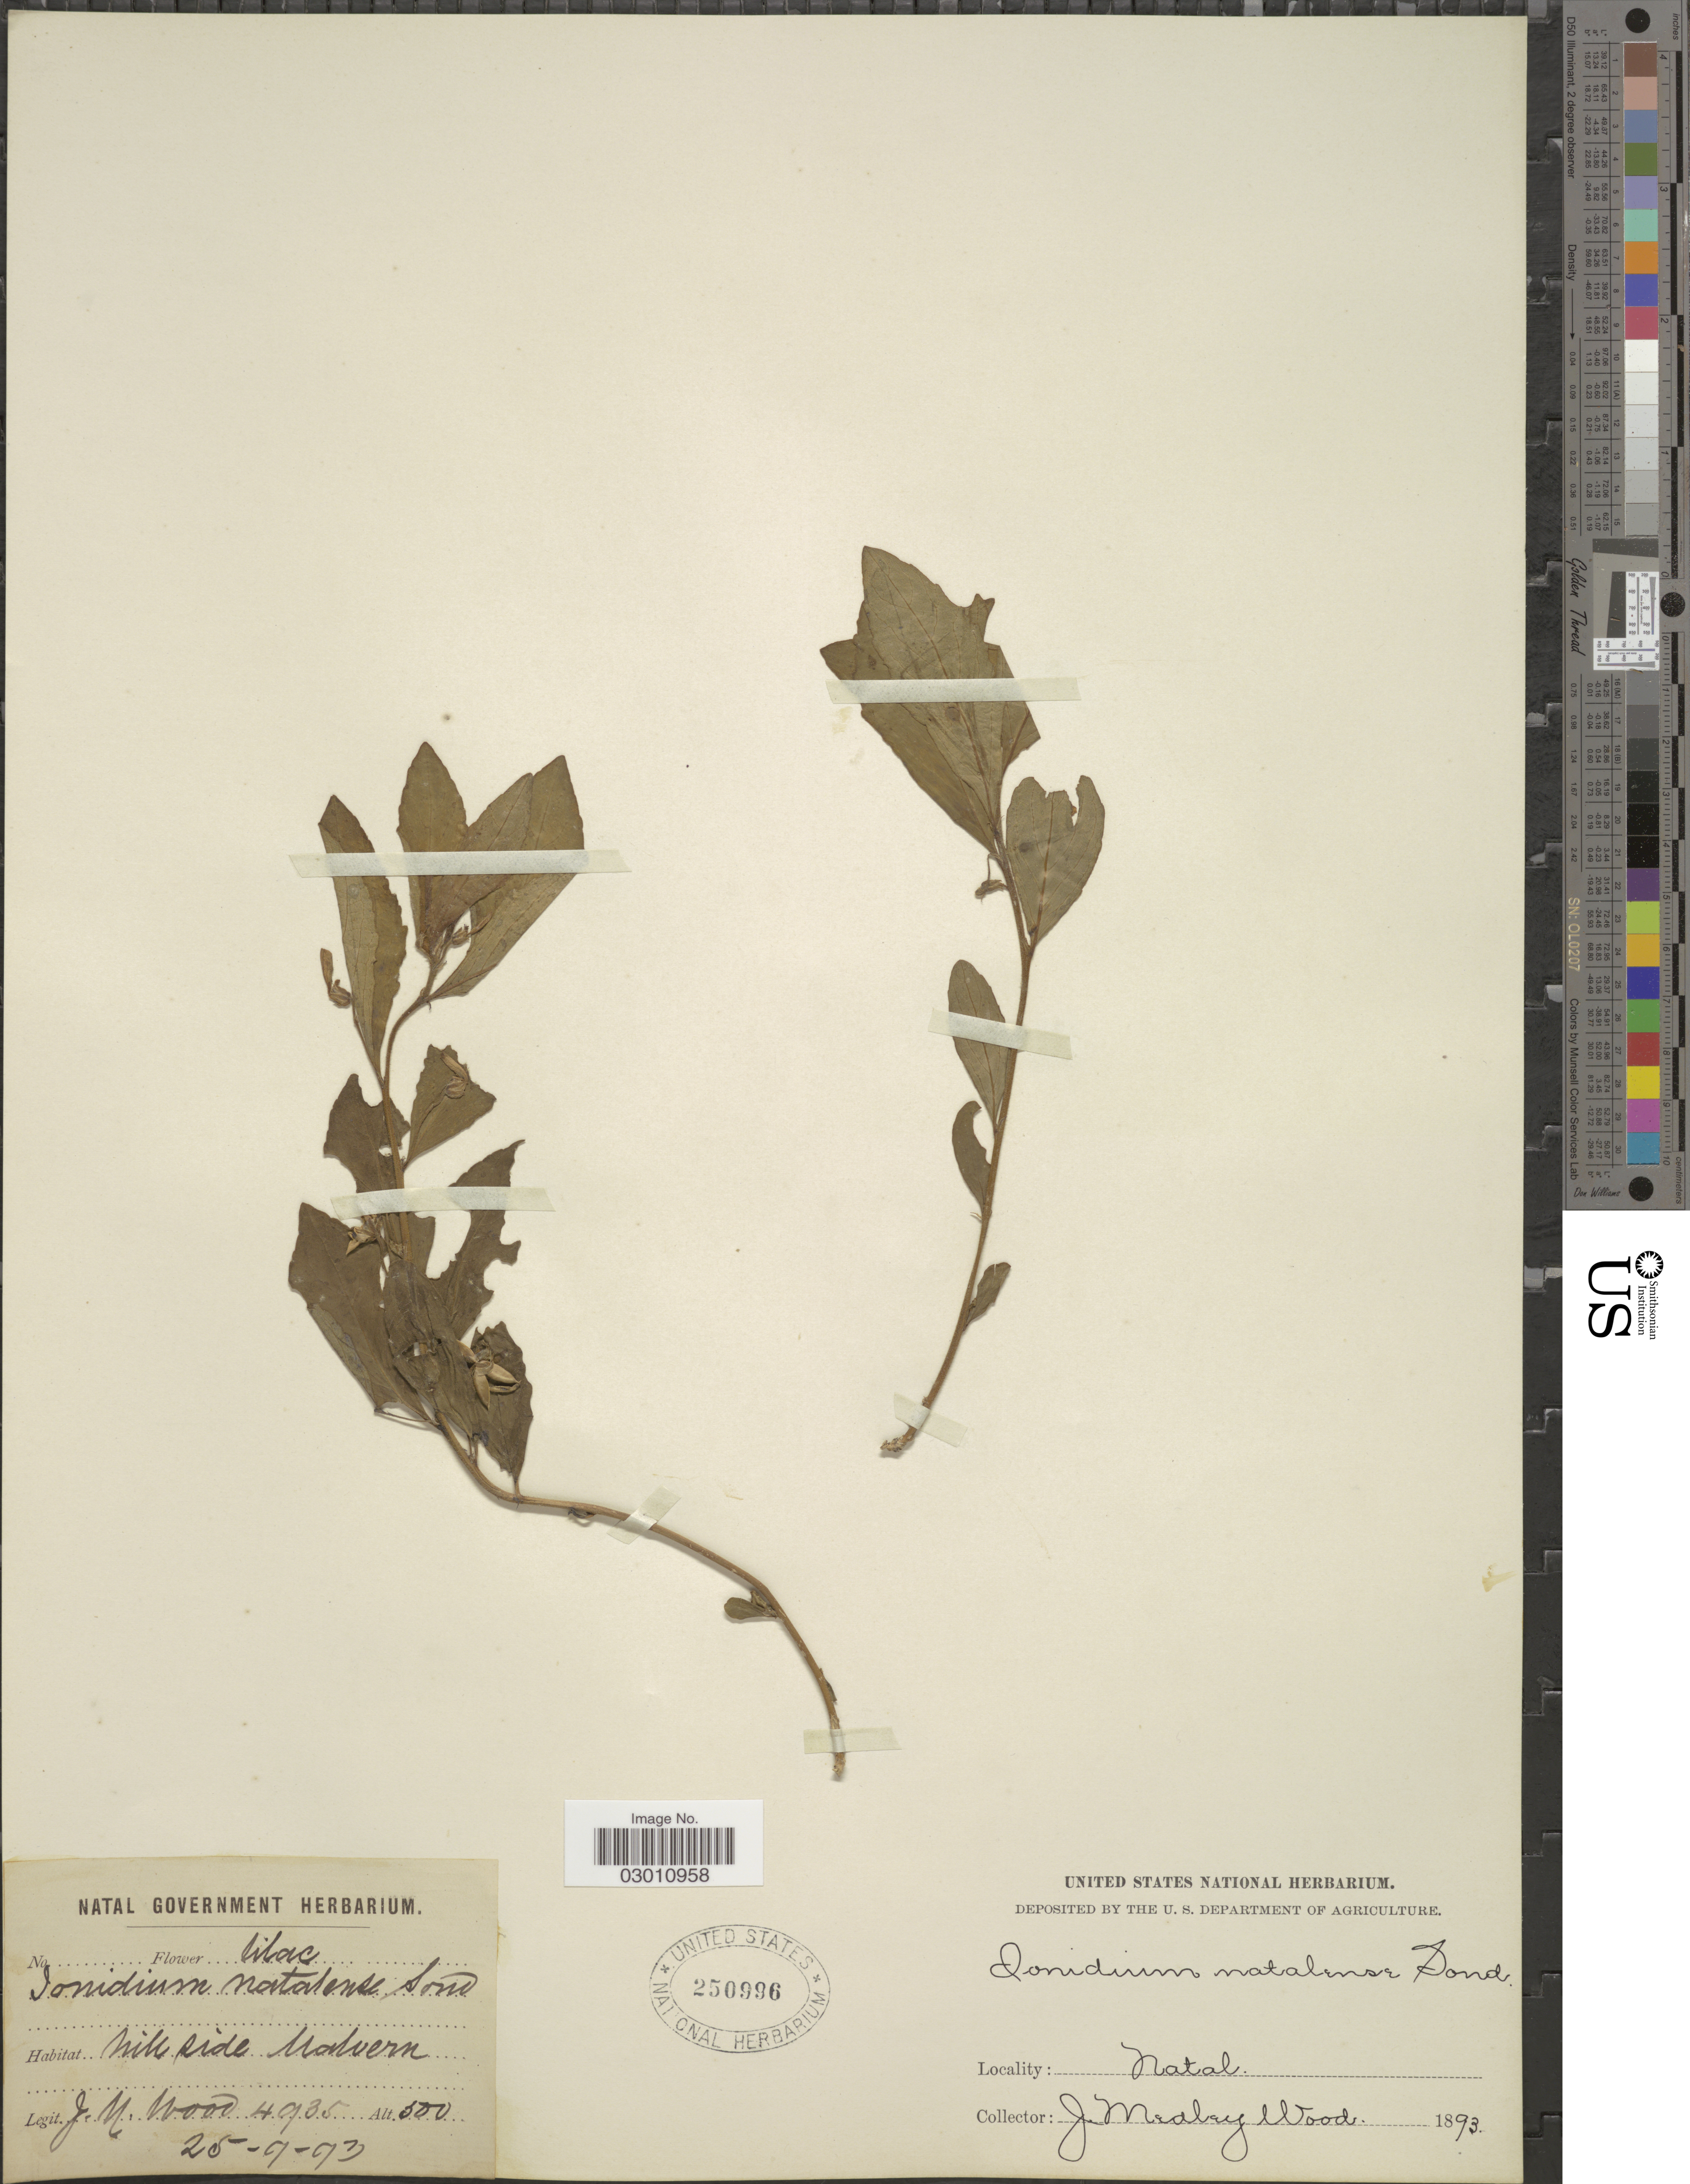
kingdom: Plantae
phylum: Tracheophyta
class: Magnoliopsida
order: Malpighiales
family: Violaceae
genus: Hybanthus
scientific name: Hybanthus capensis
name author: (Thunb.) Engl.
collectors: J. M. Wood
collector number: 4935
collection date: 1893-09-25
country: South Africa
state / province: KwaZulu-Natal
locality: Natal. Hillside Malvern.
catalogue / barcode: US 250996